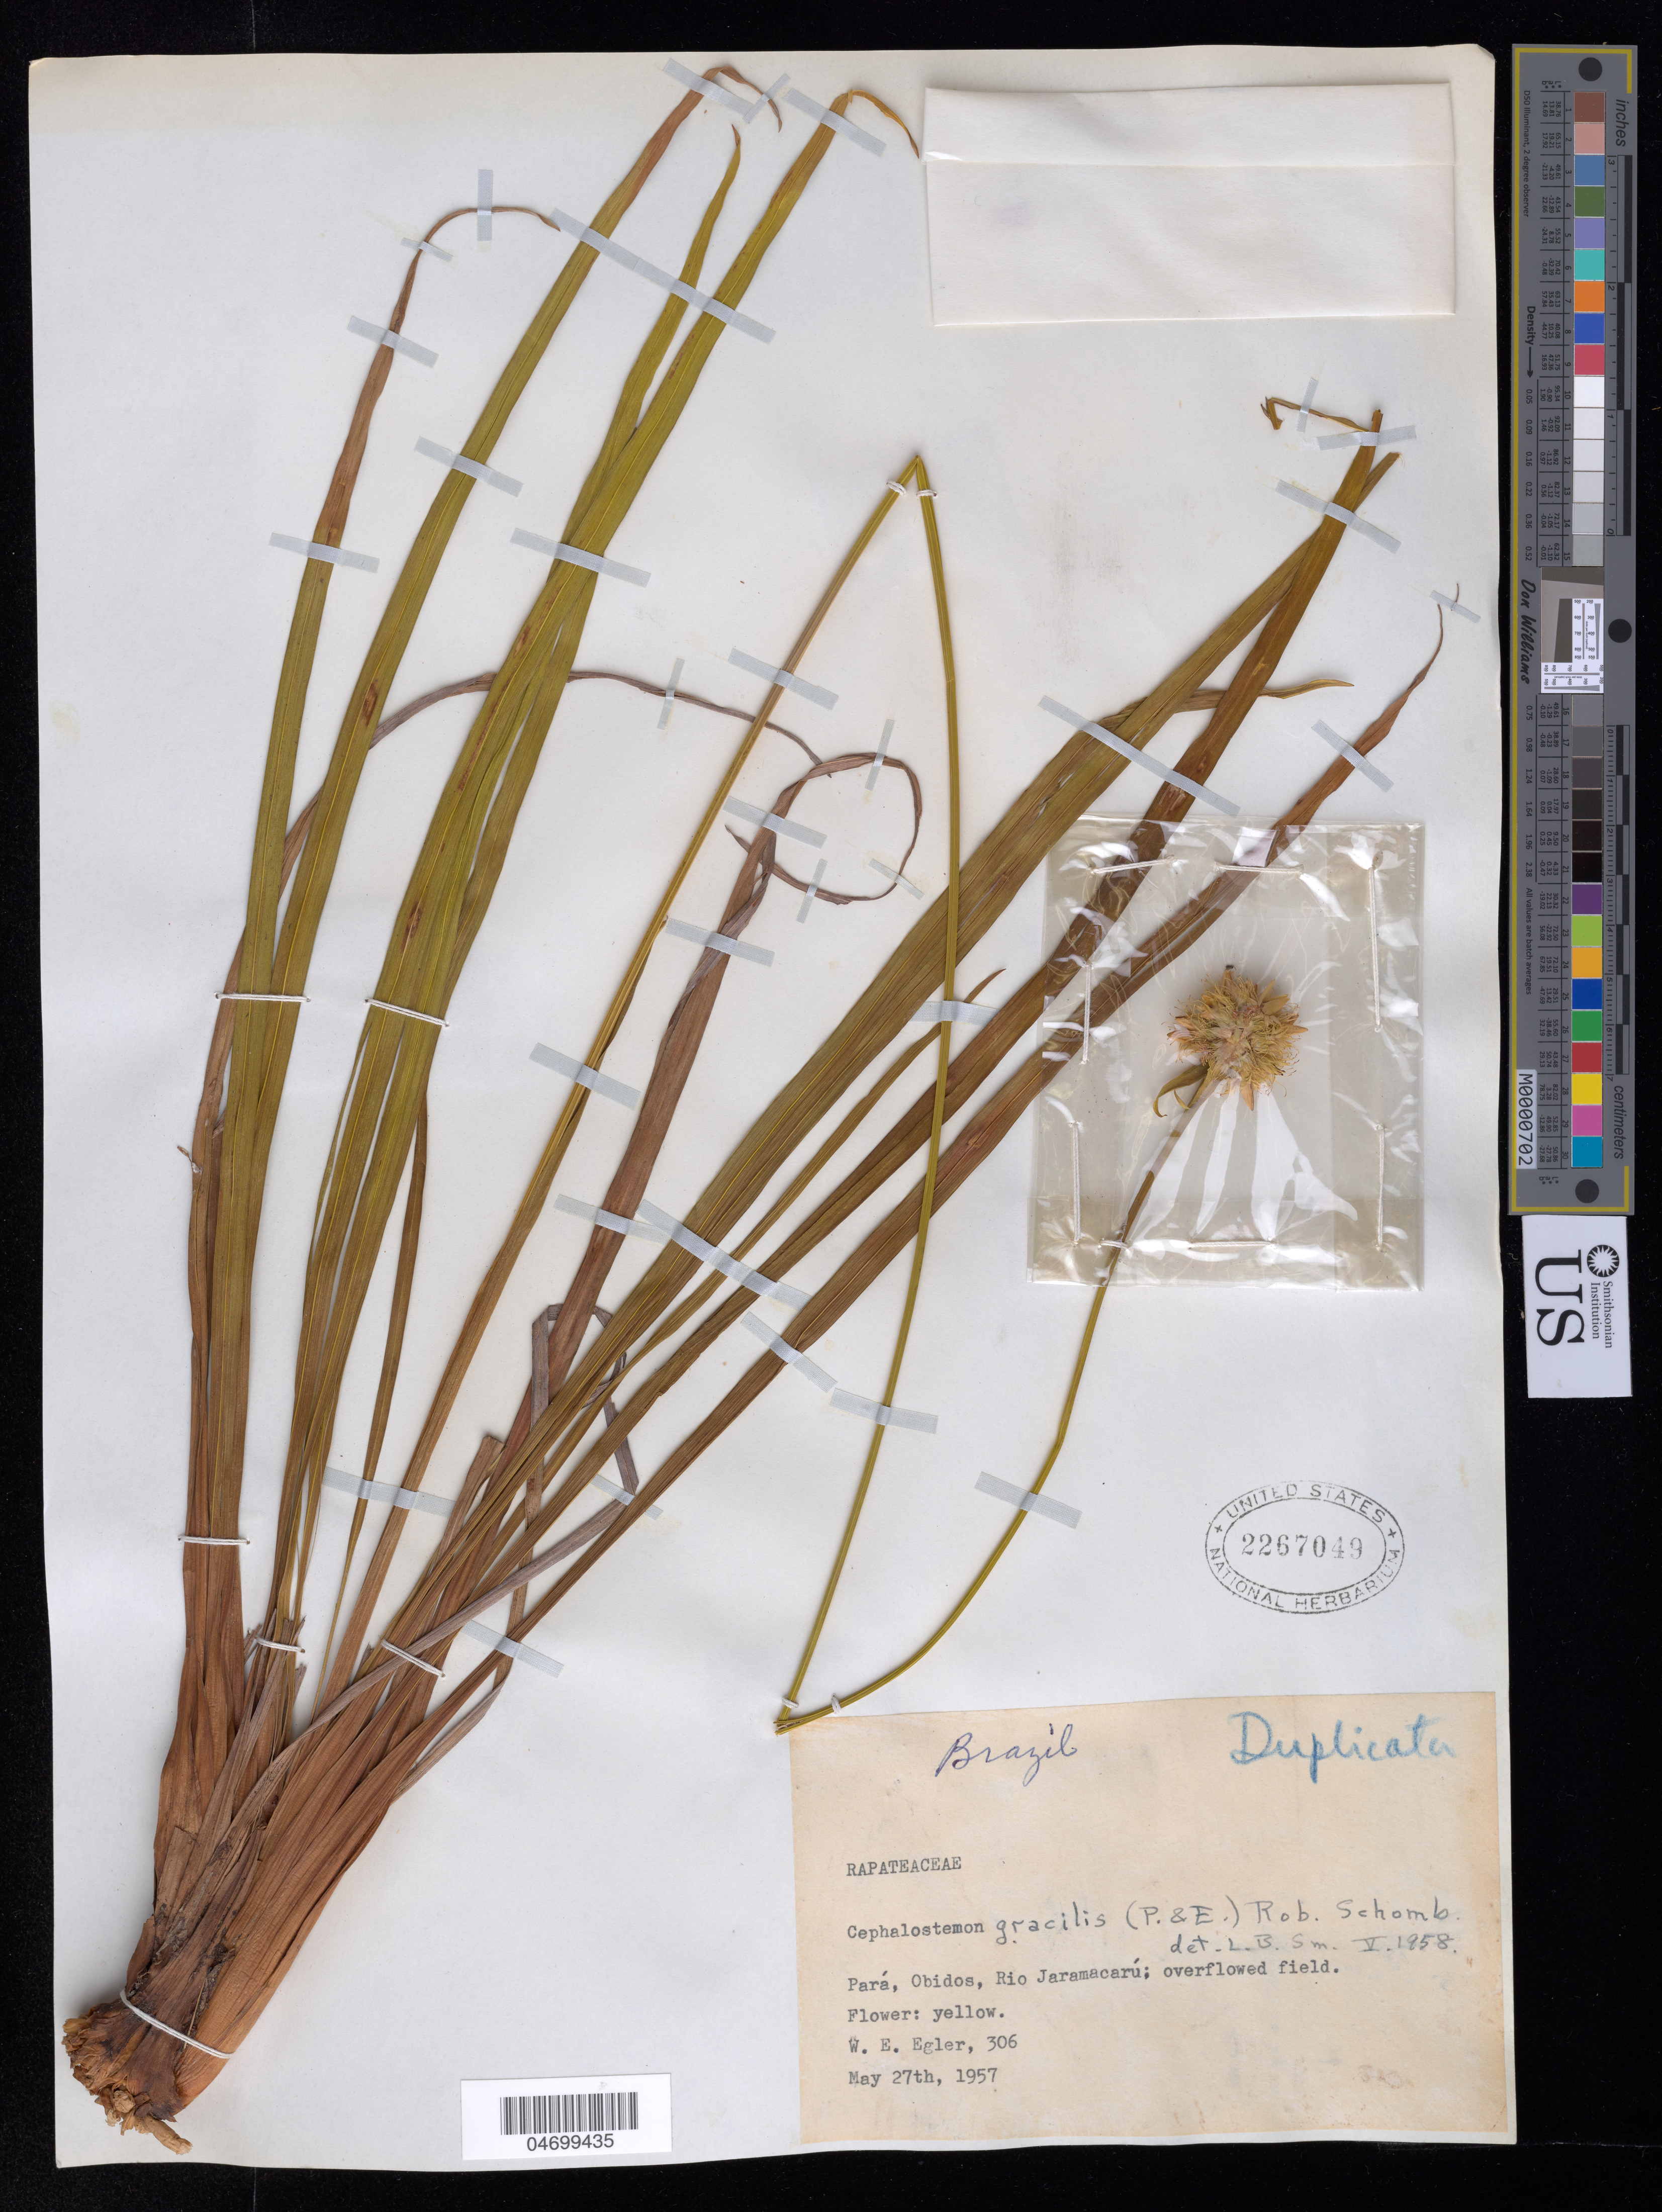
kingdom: Plantae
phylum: Tracheophyta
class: Liliopsida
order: Poales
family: Rapateaceae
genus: Cephalostemon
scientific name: Cephalostemon gracilis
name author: (Poepp. & Endl.) R.H. Schomb.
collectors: W. Egler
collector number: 306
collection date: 1957-05-27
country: Brazil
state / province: Pará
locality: Obidos, Rio Jaramacarú, overflowed field.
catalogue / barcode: US 2267049